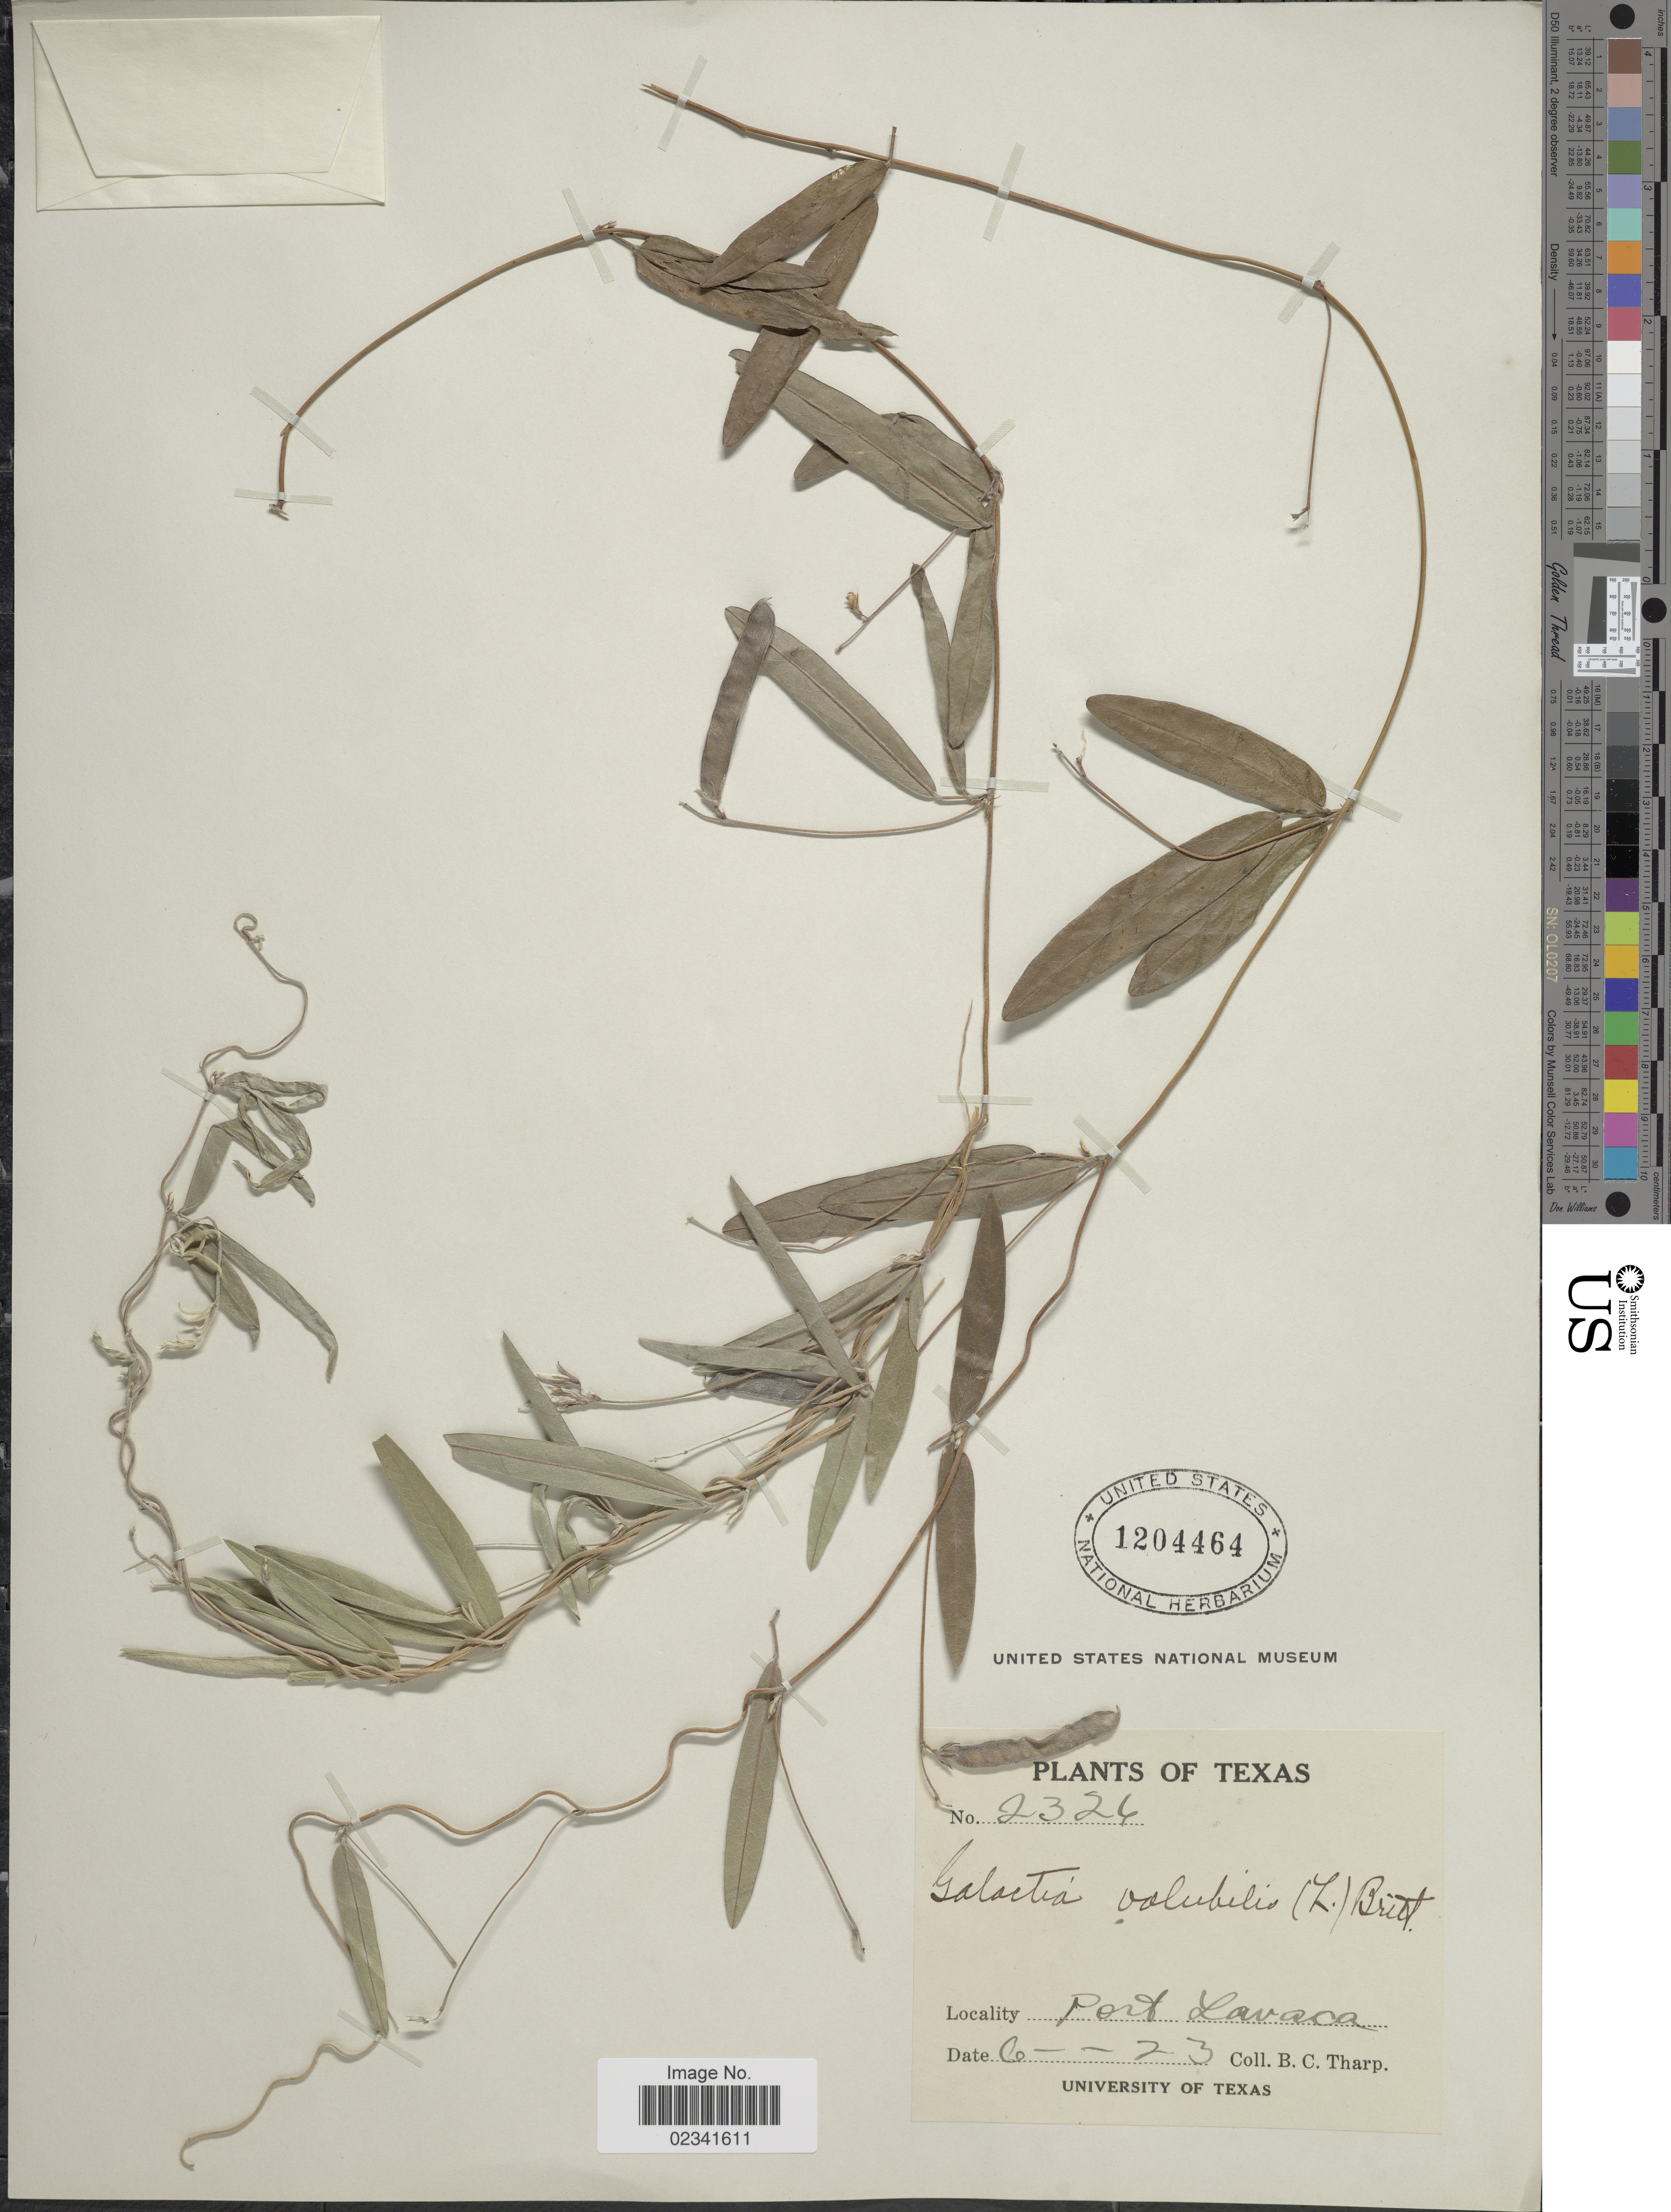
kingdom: Plantae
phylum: Tracheophyta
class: Magnoliopsida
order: Fabales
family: Fabaceae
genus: Galactia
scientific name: Galactia longifolia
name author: (Jacq.) Benth.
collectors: B. C. Tharp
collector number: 2326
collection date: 1923-06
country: United States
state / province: Texas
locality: Port Lavaca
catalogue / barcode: US 1204464